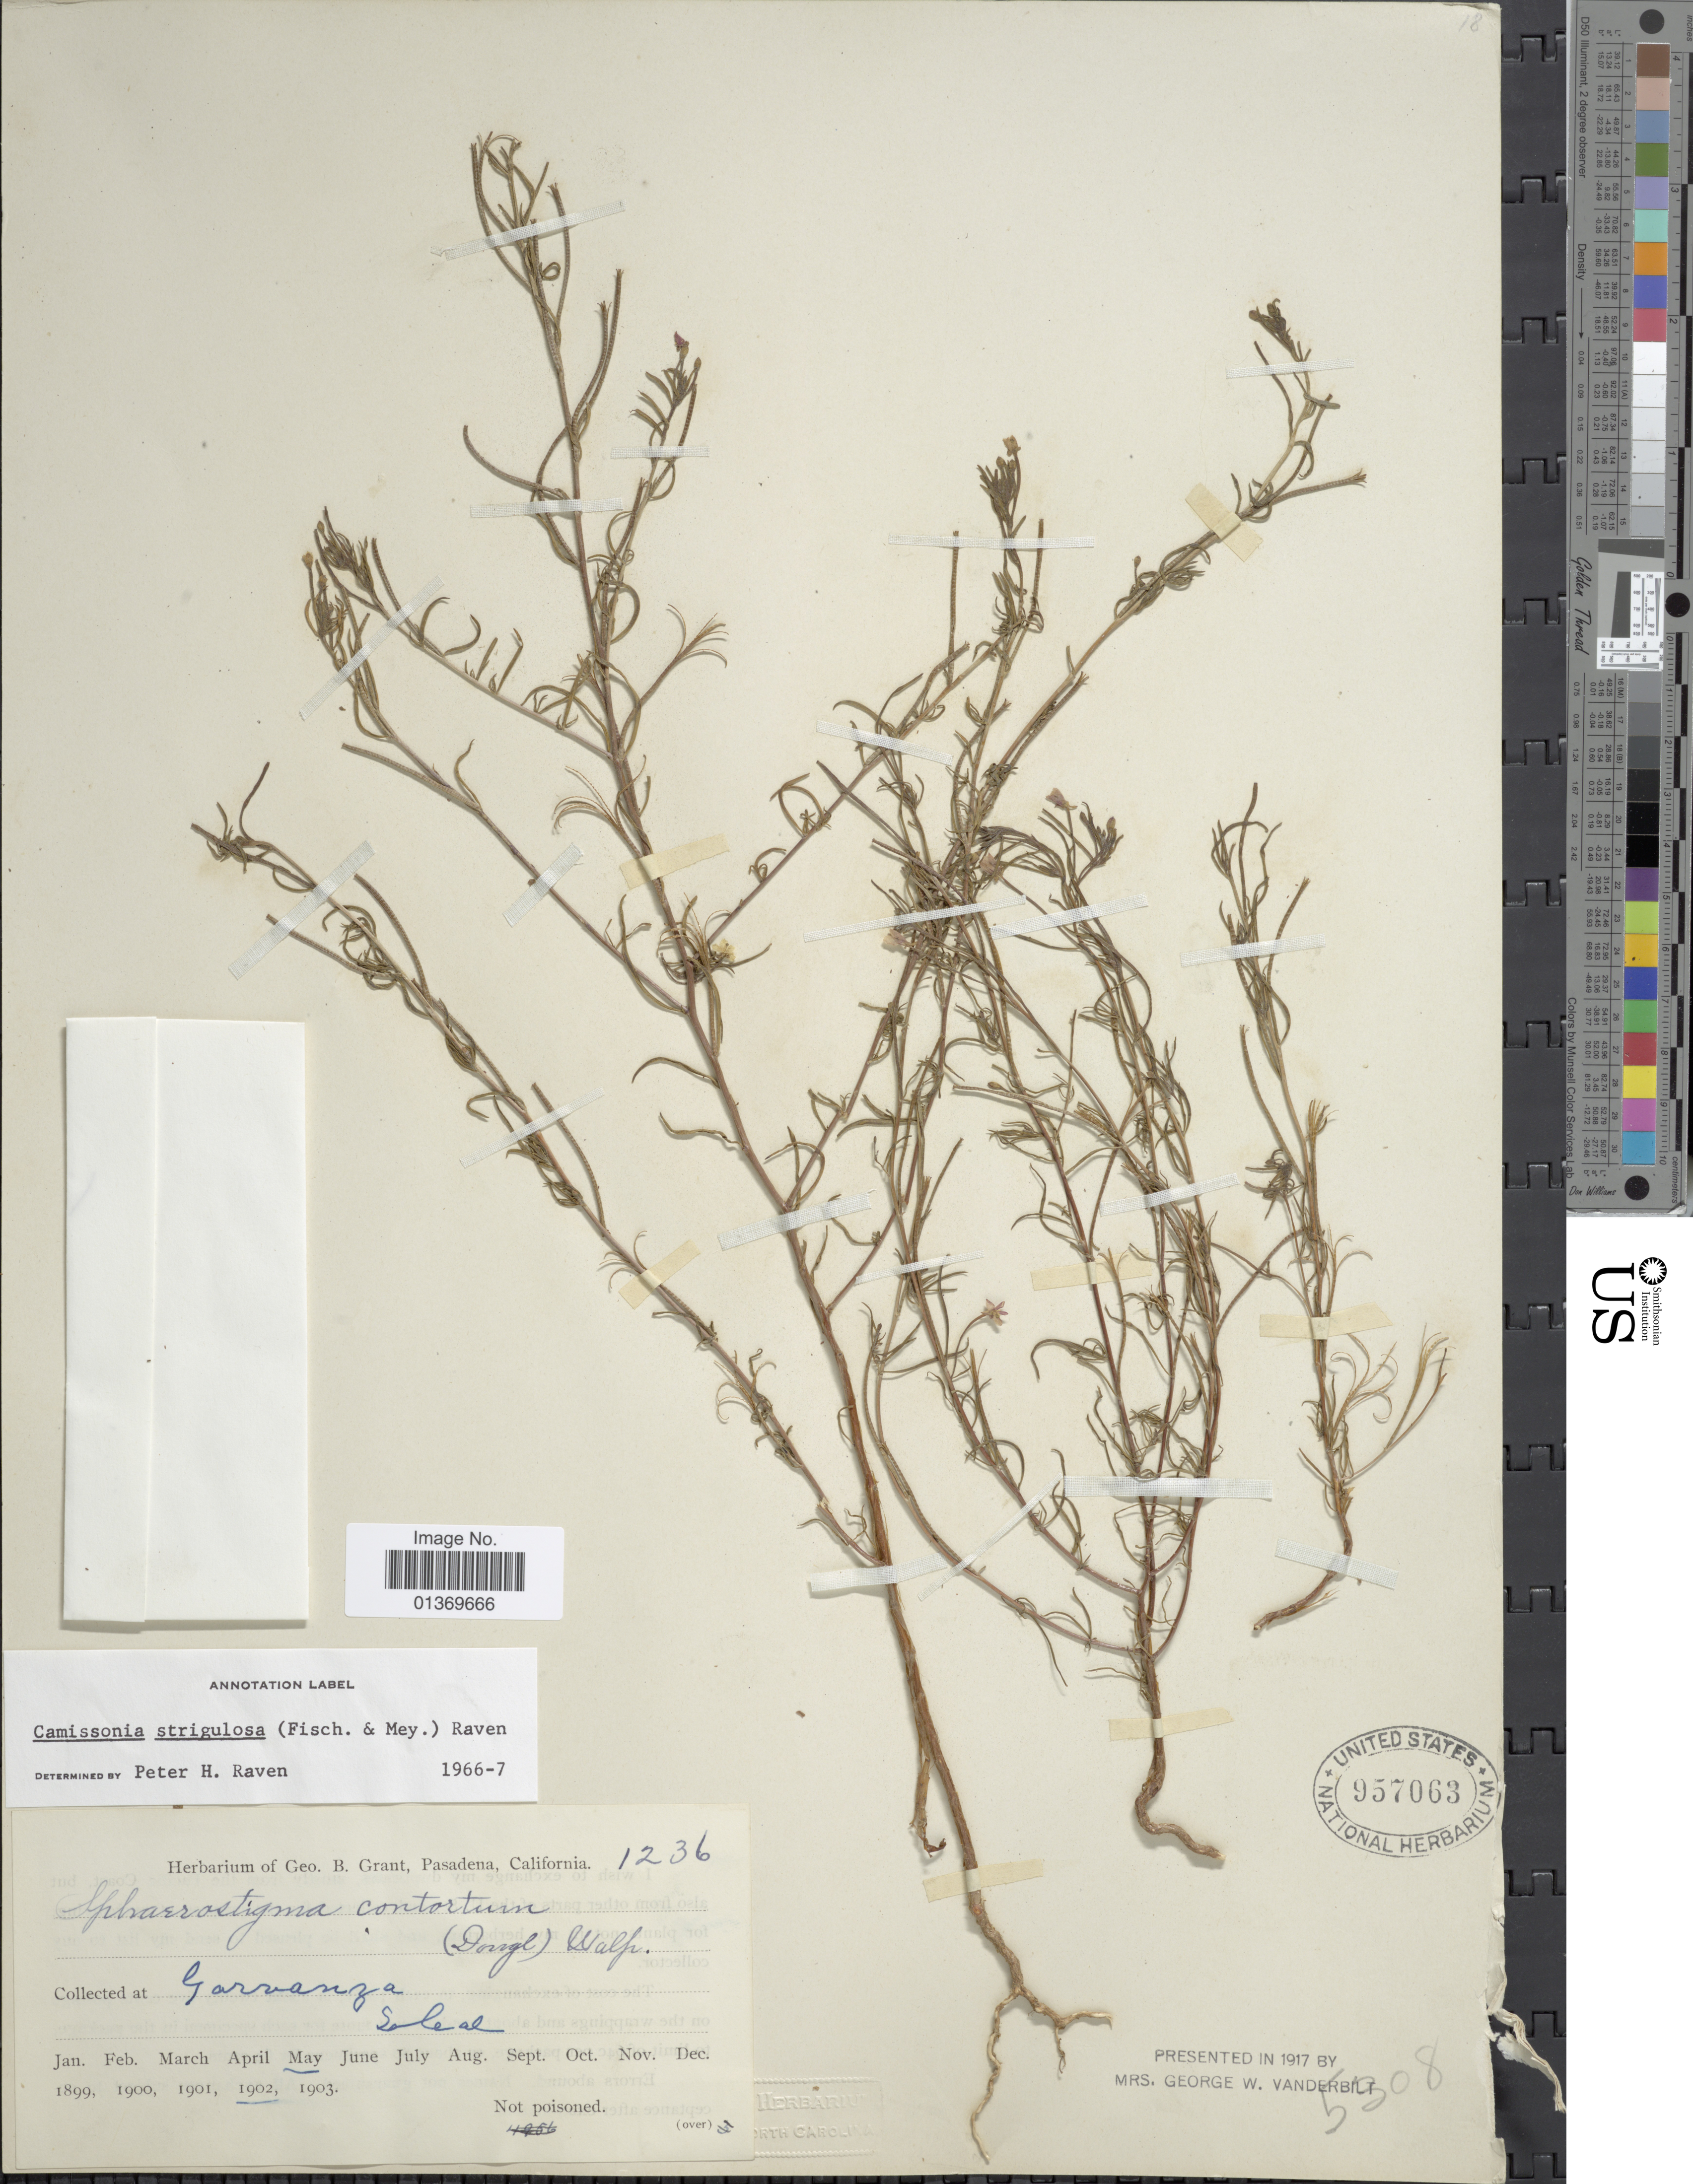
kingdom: Plantae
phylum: Tracheophyta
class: Magnoliopsida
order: Myrtales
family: Onagraceae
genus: Camissonia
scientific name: Camissonia strigulosa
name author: (Fisch. & C.A. Mey.) P.H. Raven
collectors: ex herb. Geo. B. Grant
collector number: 1236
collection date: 1899-01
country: United States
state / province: California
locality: Garvanza So Cal.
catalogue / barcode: US 957063